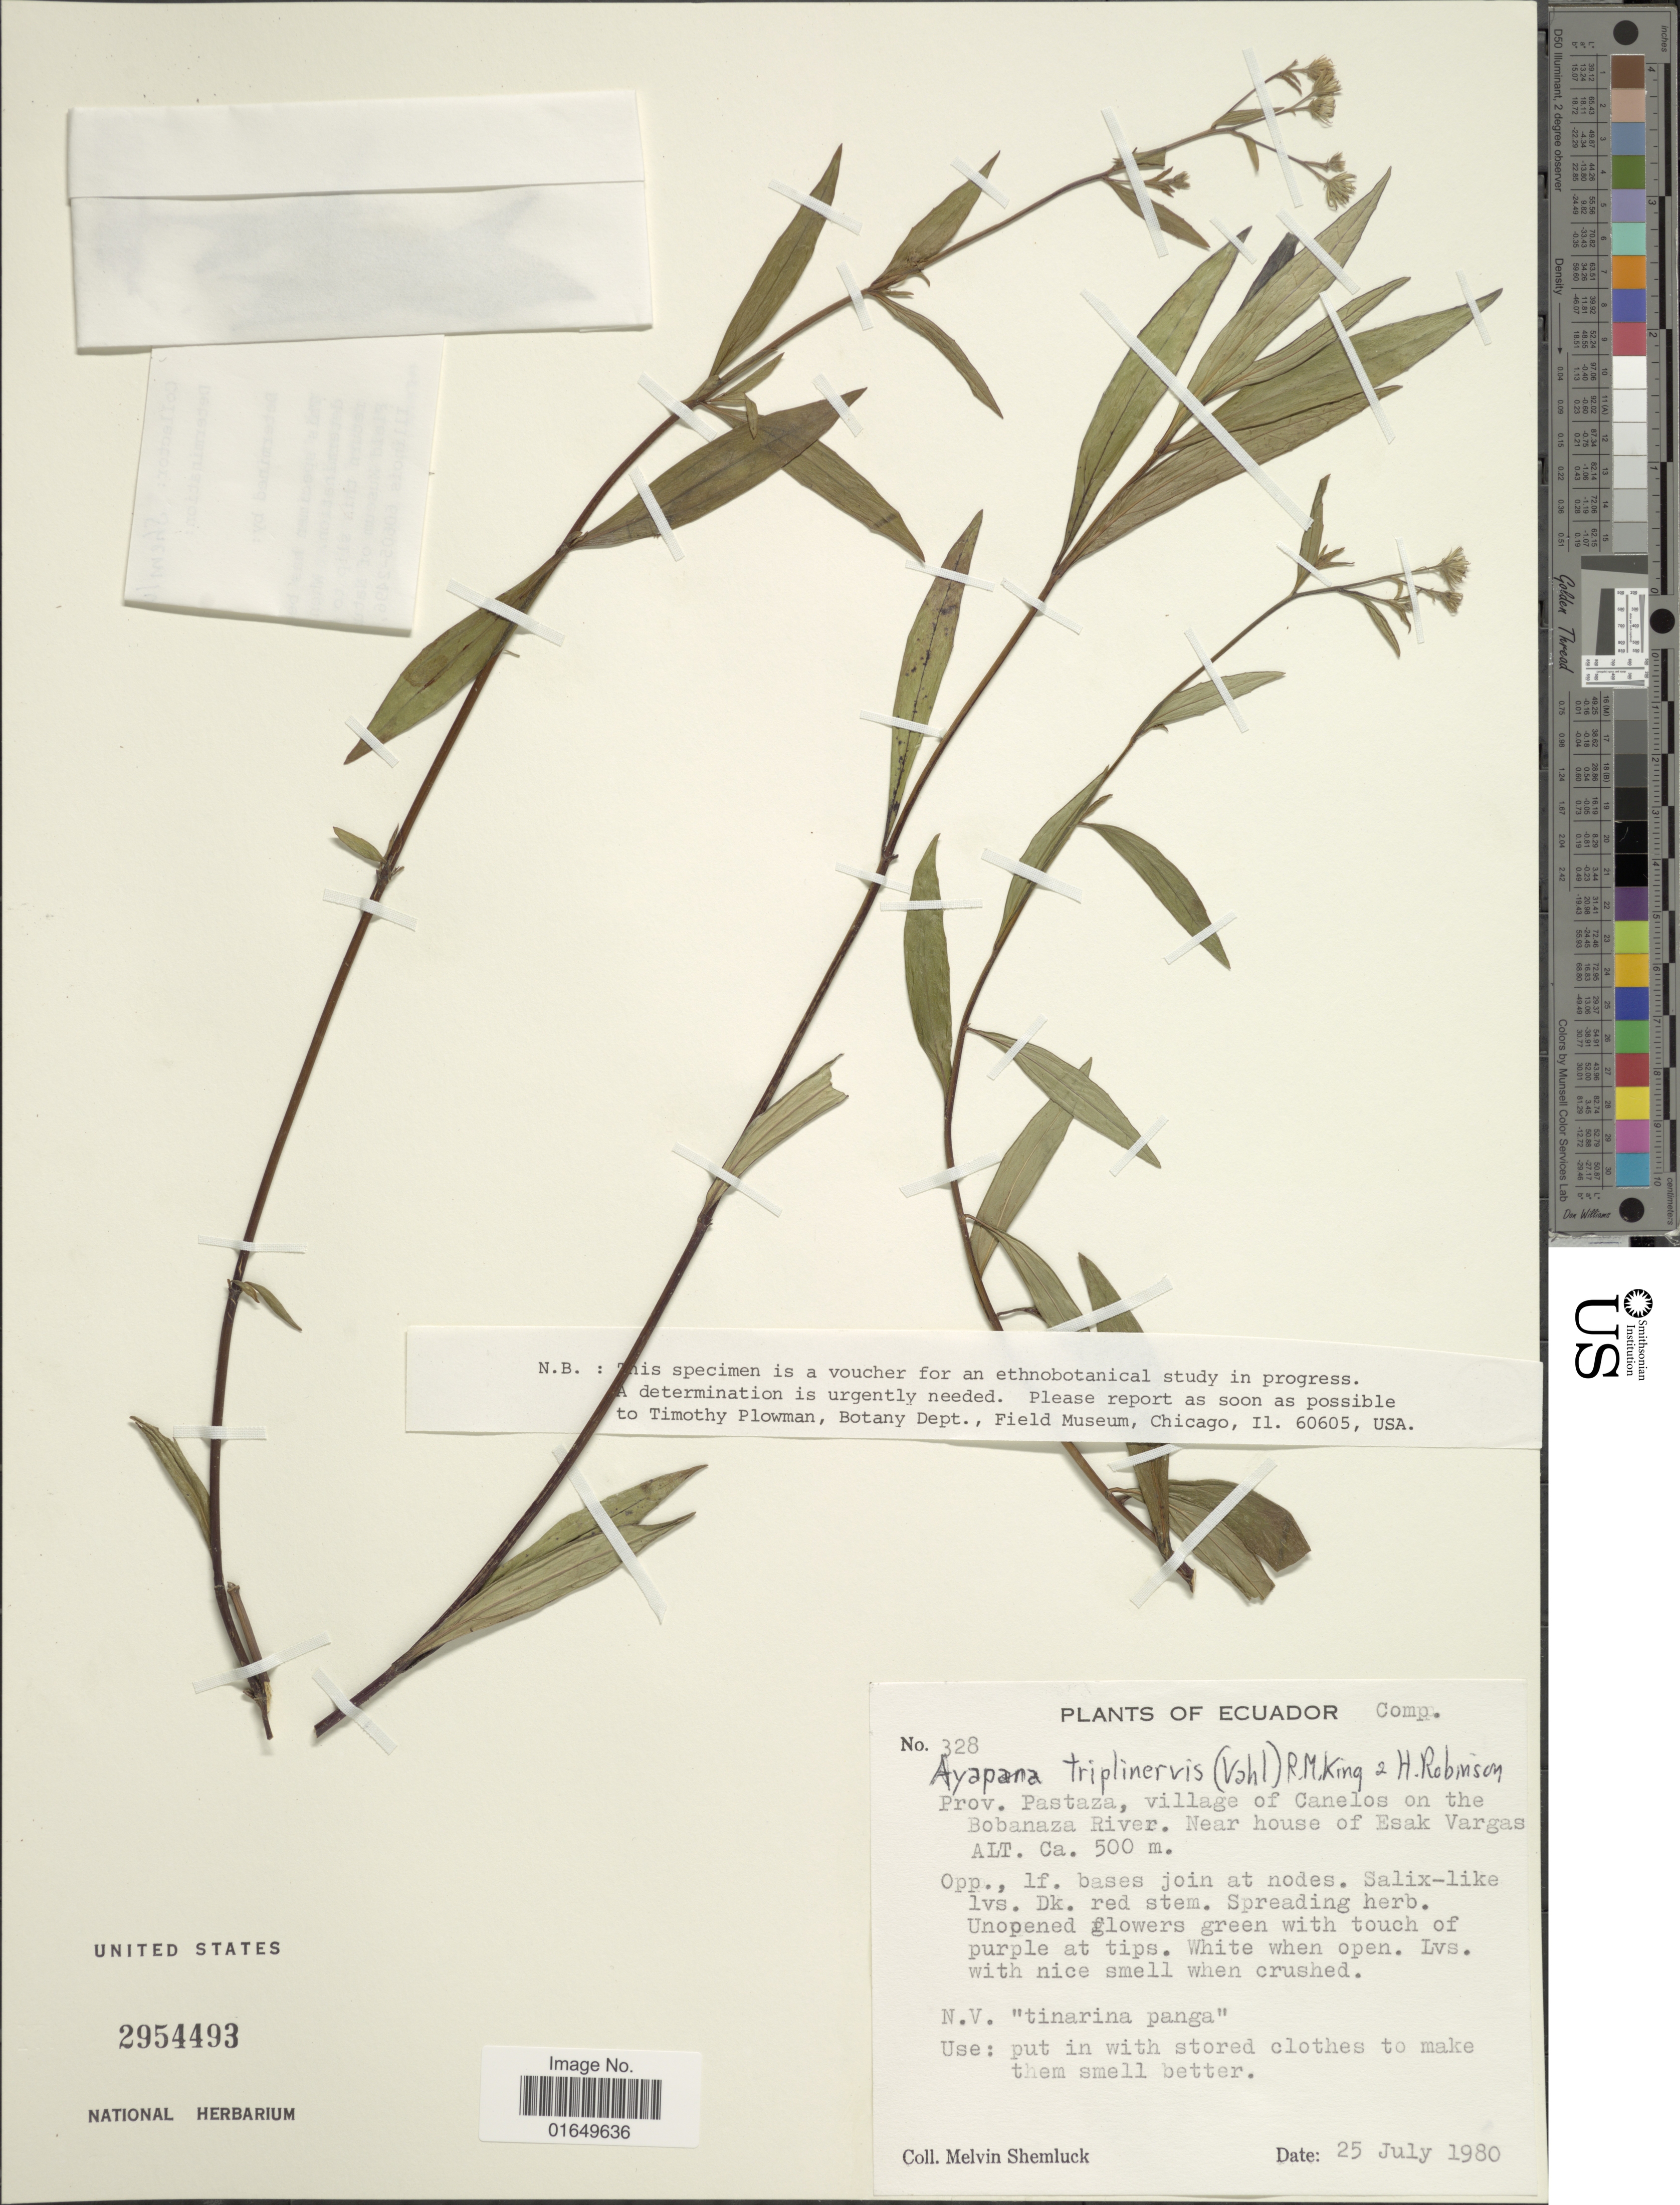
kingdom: Plantae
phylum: Tracheophyta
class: Magnoliopsida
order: Asterales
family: Asteraceae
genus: Ayapana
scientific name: Ayapana triplinervis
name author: (Vahl) R.M. King & H. Rob.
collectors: M. Shemluck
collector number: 328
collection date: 1980-07-25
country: Ecuador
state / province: Pastaza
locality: Village of Canelos on the Bobanaza River. Near house of Esak Vargas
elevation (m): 500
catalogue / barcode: US 2954493